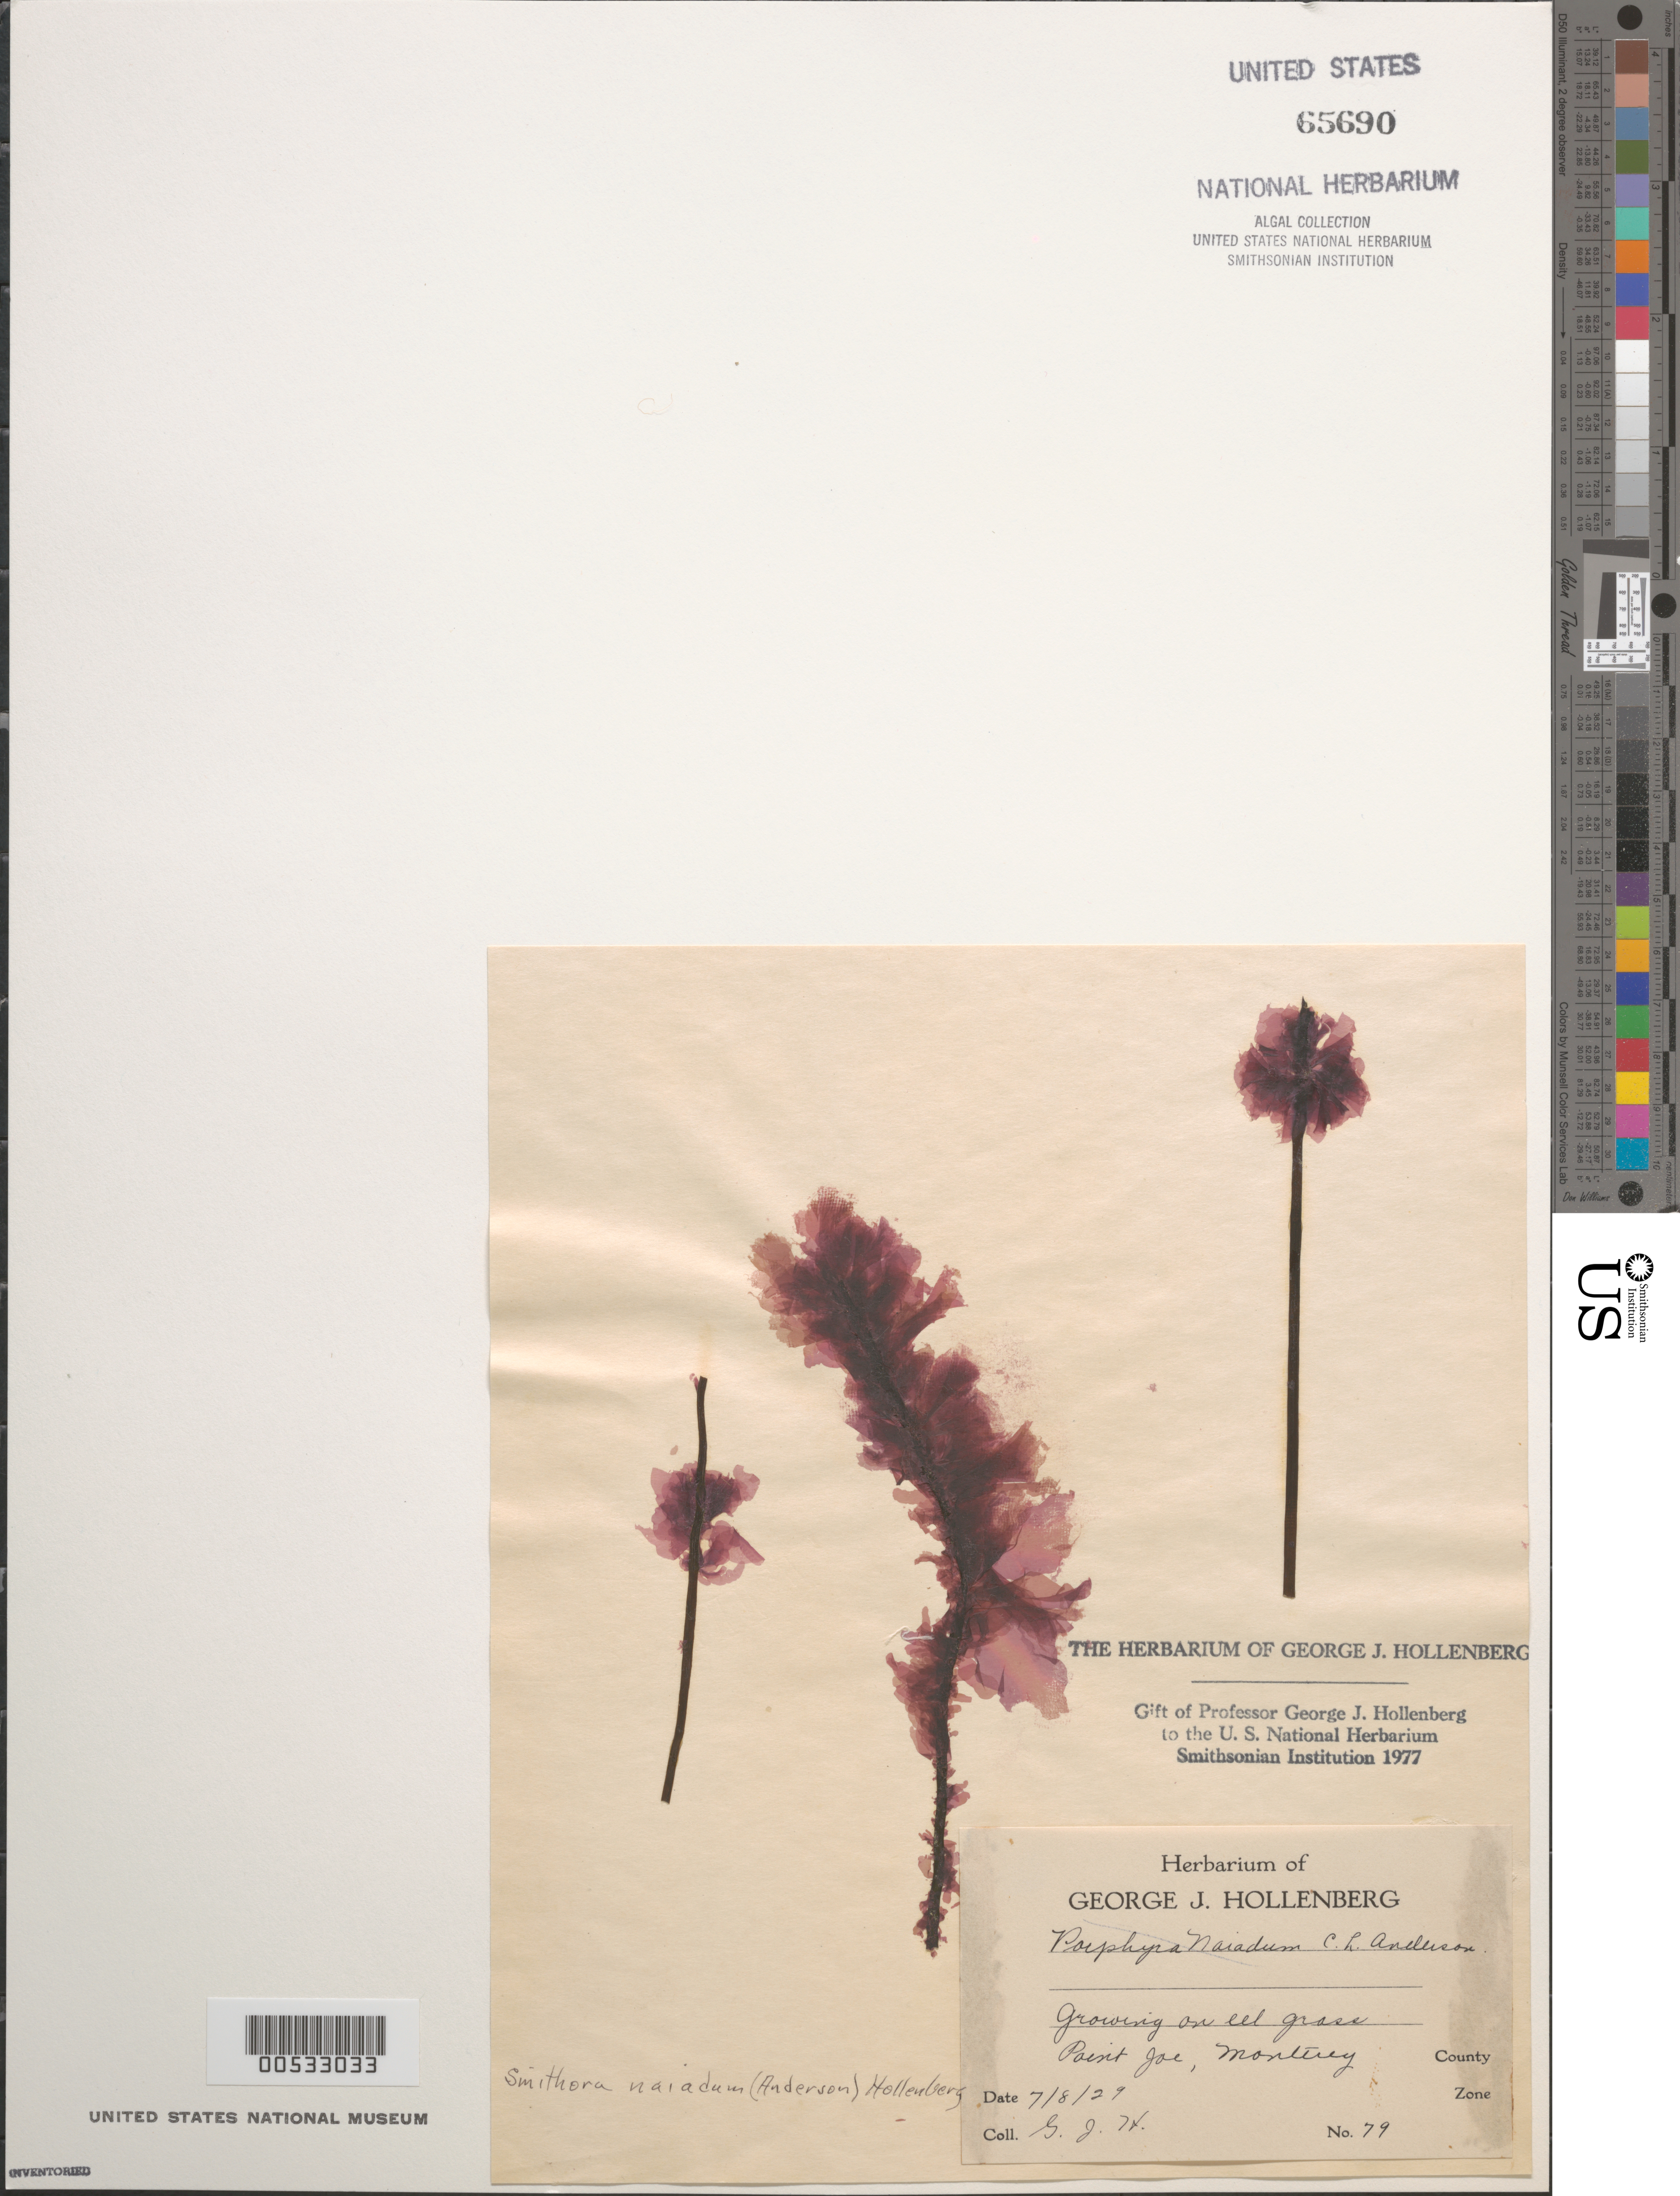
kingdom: Plantae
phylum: Rhodophyta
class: Compsopogonophyceae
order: Erythropeltidales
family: Erythrotrichiaceae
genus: Smithora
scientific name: Smithora naiadum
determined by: Hollenberg, George J.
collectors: G. Hollenberg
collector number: GJH 79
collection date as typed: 08 Jul 1929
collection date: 1929-07-08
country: United States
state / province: California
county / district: Monterey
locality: Point Joe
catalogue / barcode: US 65690